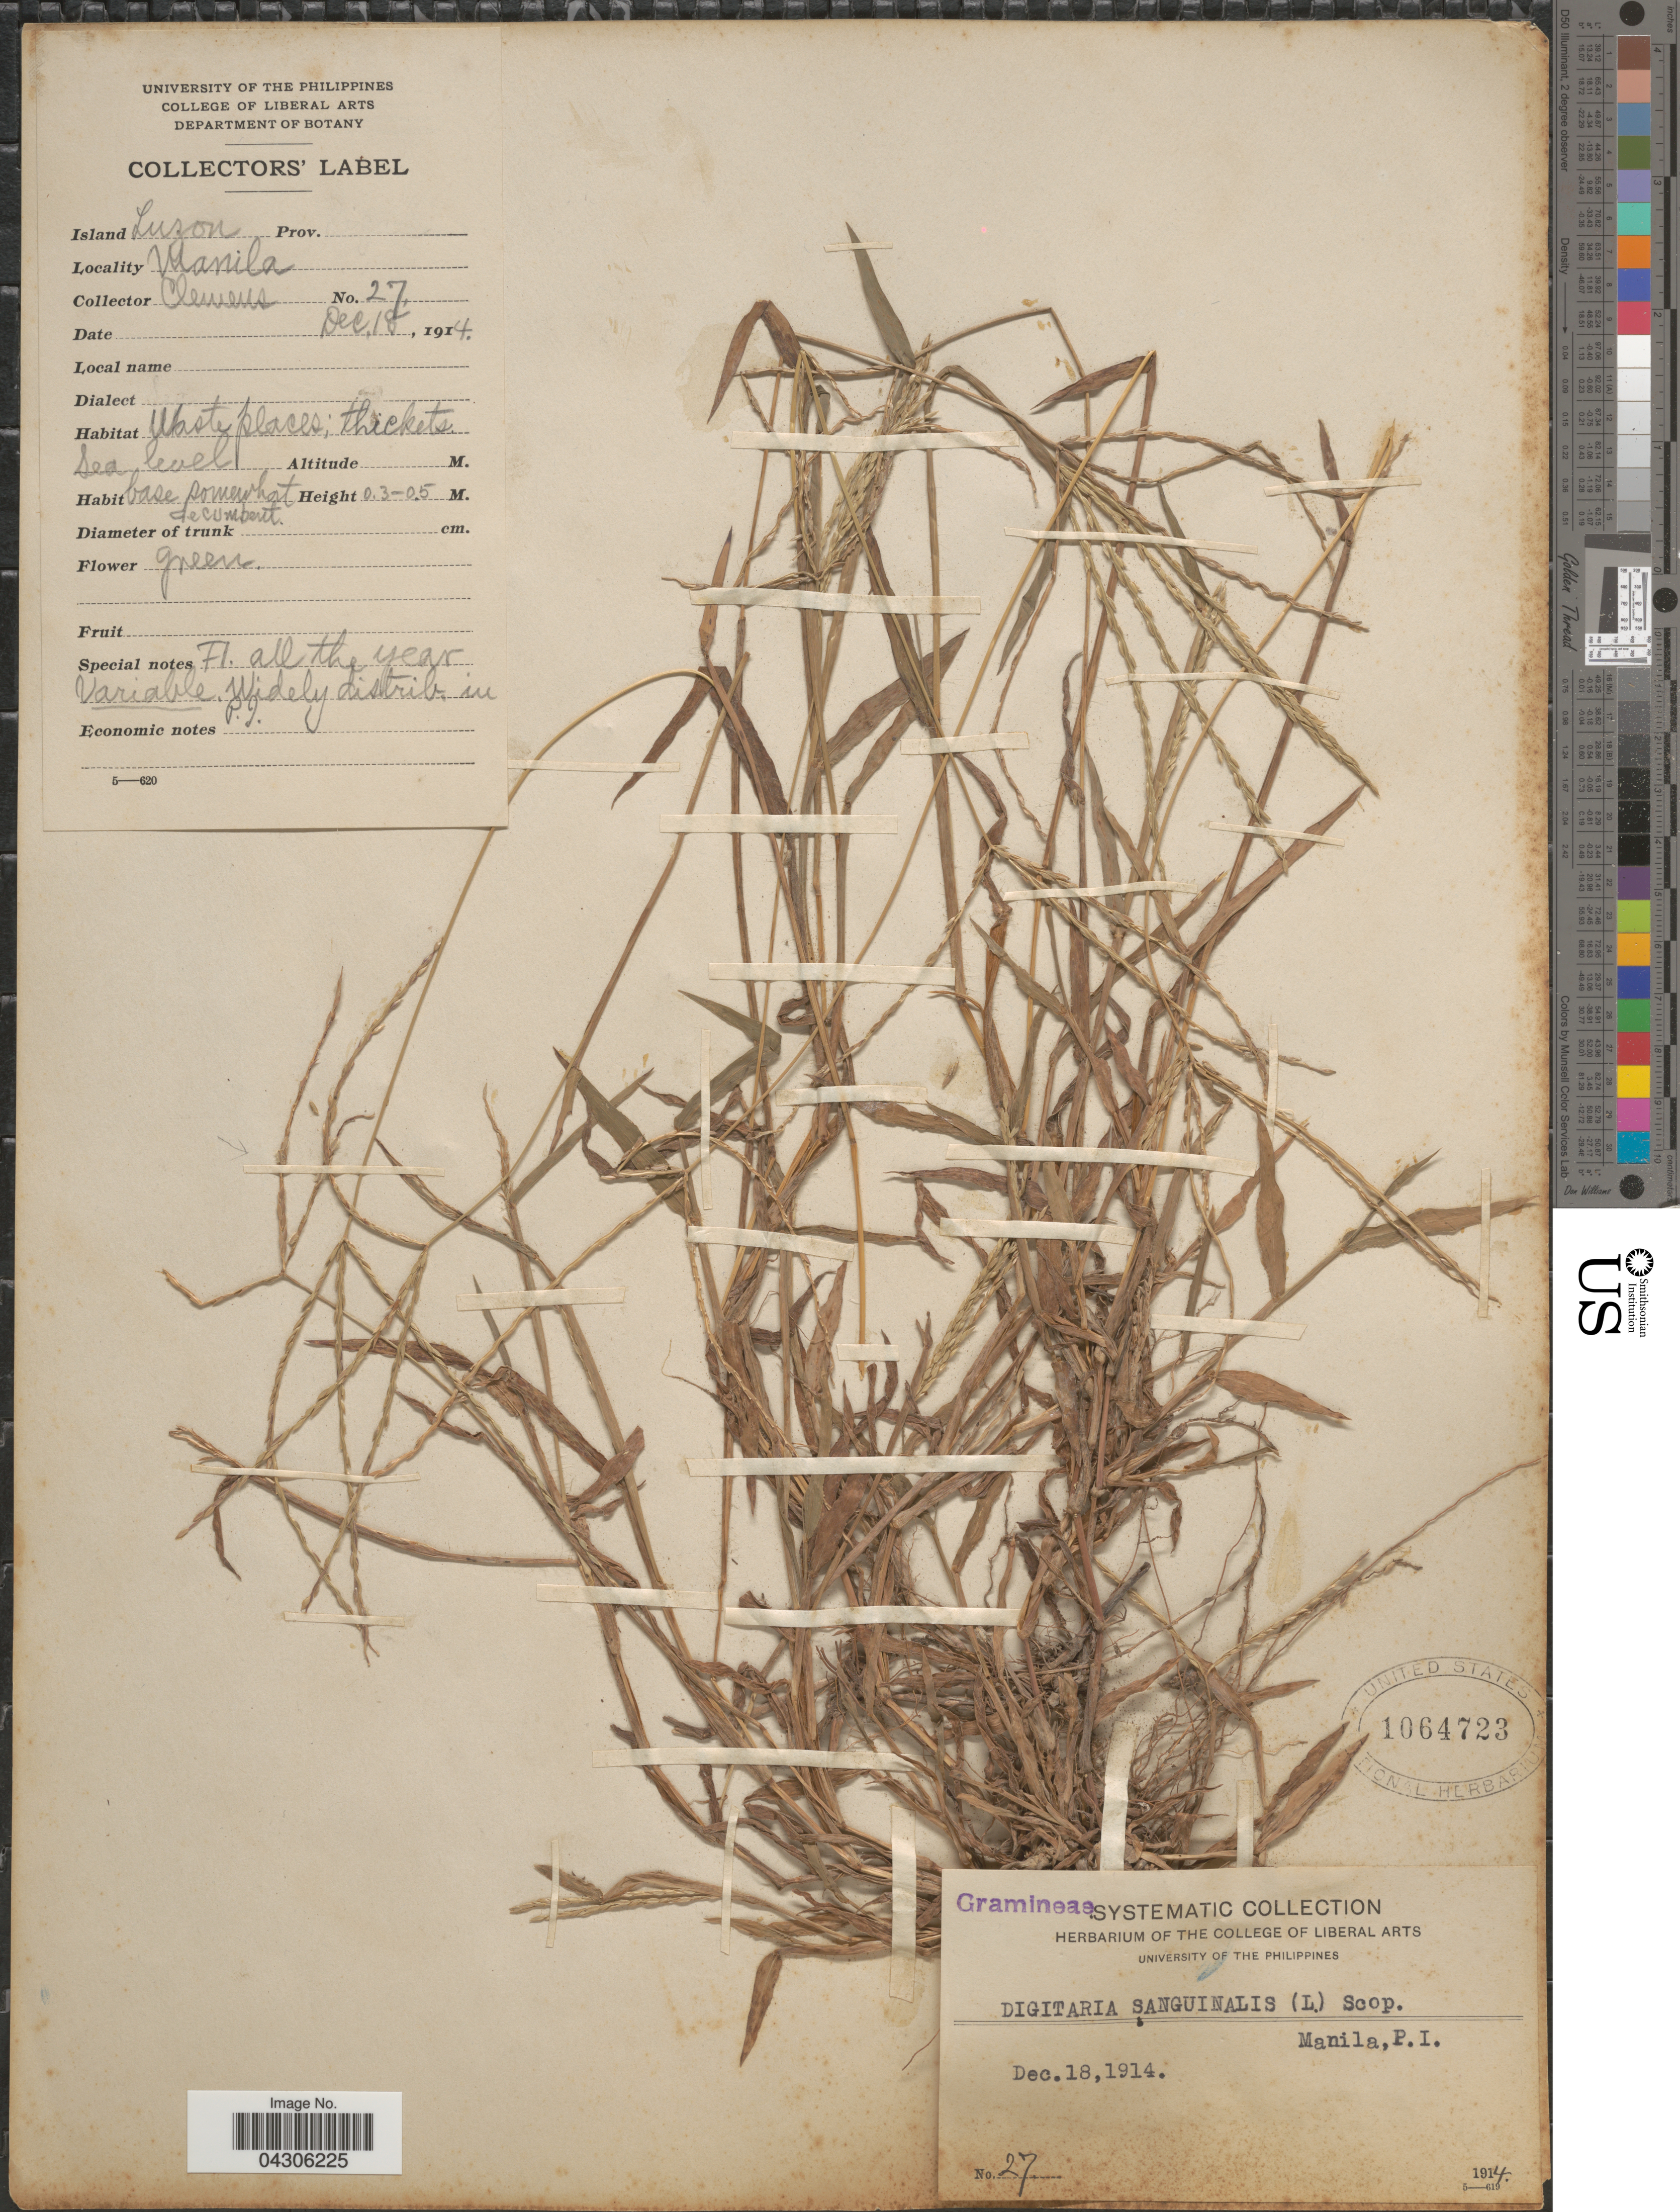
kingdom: Plantae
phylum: Tracheophyta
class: Liliopsida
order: Poales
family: Poaceae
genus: Digitaria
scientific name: Digitaria sanguinalis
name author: (L.) Scop.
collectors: -. Clemens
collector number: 27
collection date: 1914-12-18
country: Philippines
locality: Manila. Island Luzon.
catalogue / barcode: US 1064723